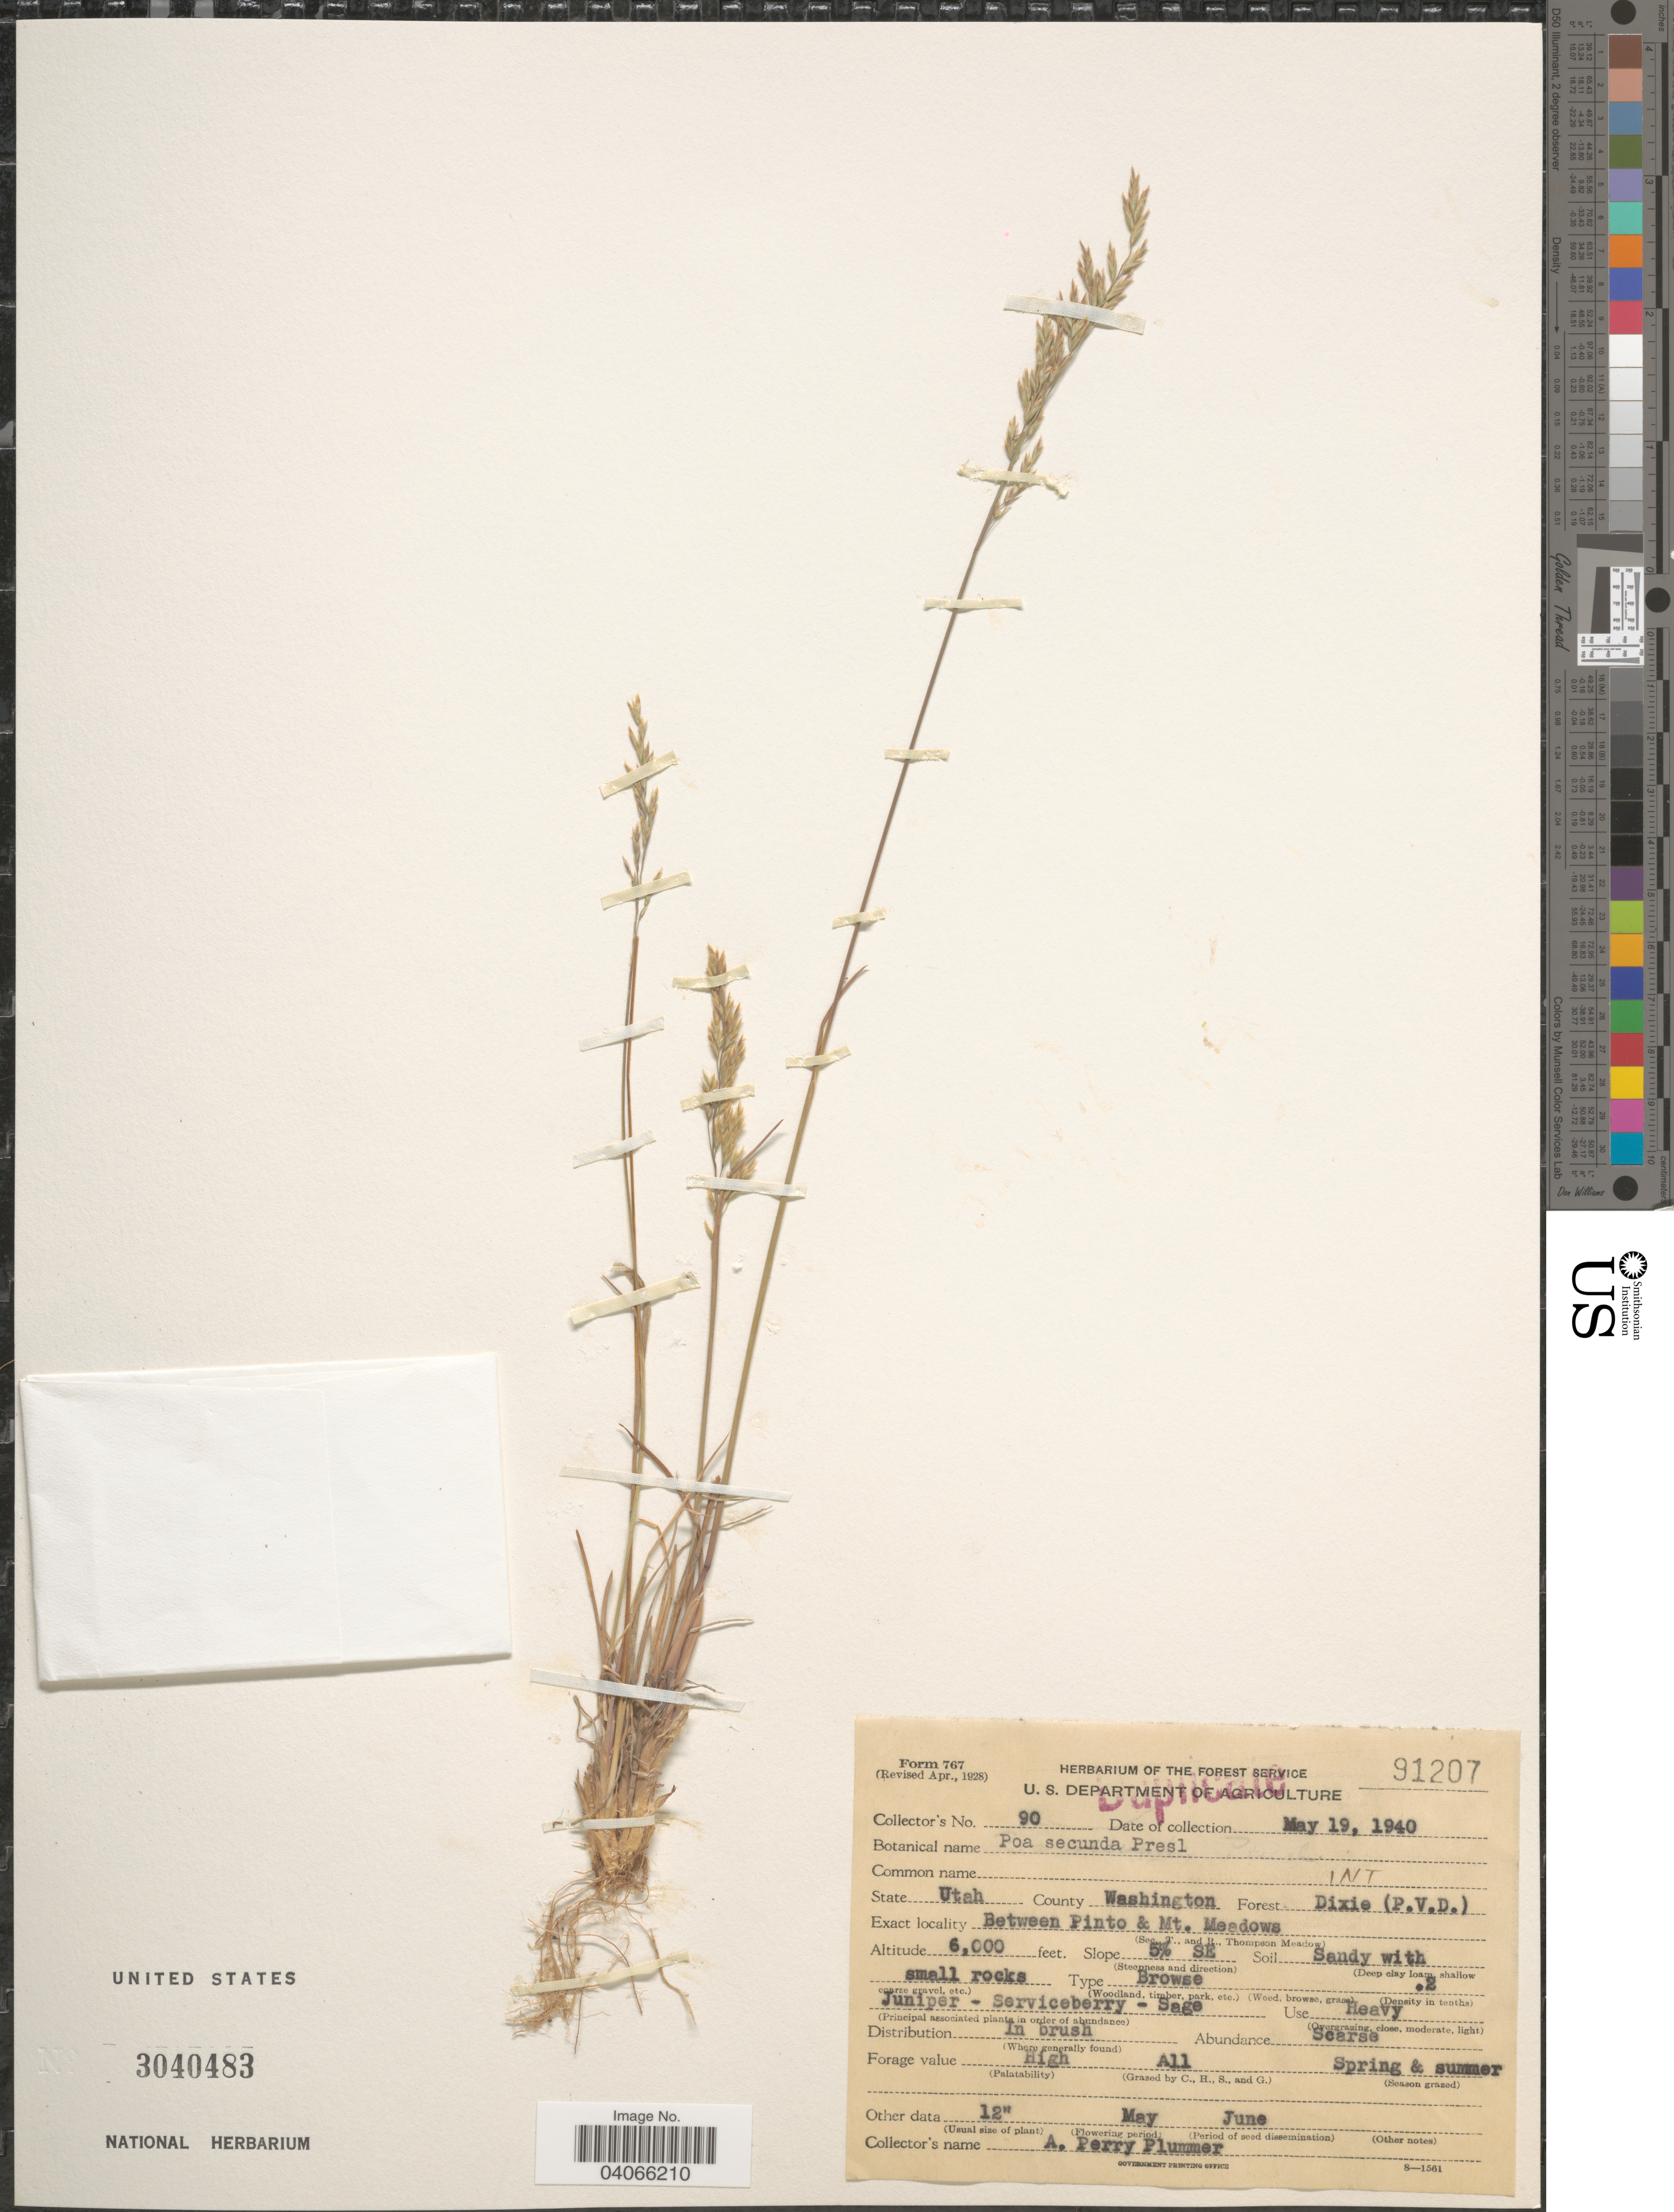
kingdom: Plantae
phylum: Tracheophyta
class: Liliopsida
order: Poales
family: Poaceae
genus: Poa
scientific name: Poa secunda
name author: J. Presl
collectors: A. Plummer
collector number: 90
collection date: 1940-05-19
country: United States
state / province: Utah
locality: County Washington. Forest Dixie (P.V.D.). Between Pinto & Mt. Meadows.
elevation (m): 1829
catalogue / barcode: US 3040483